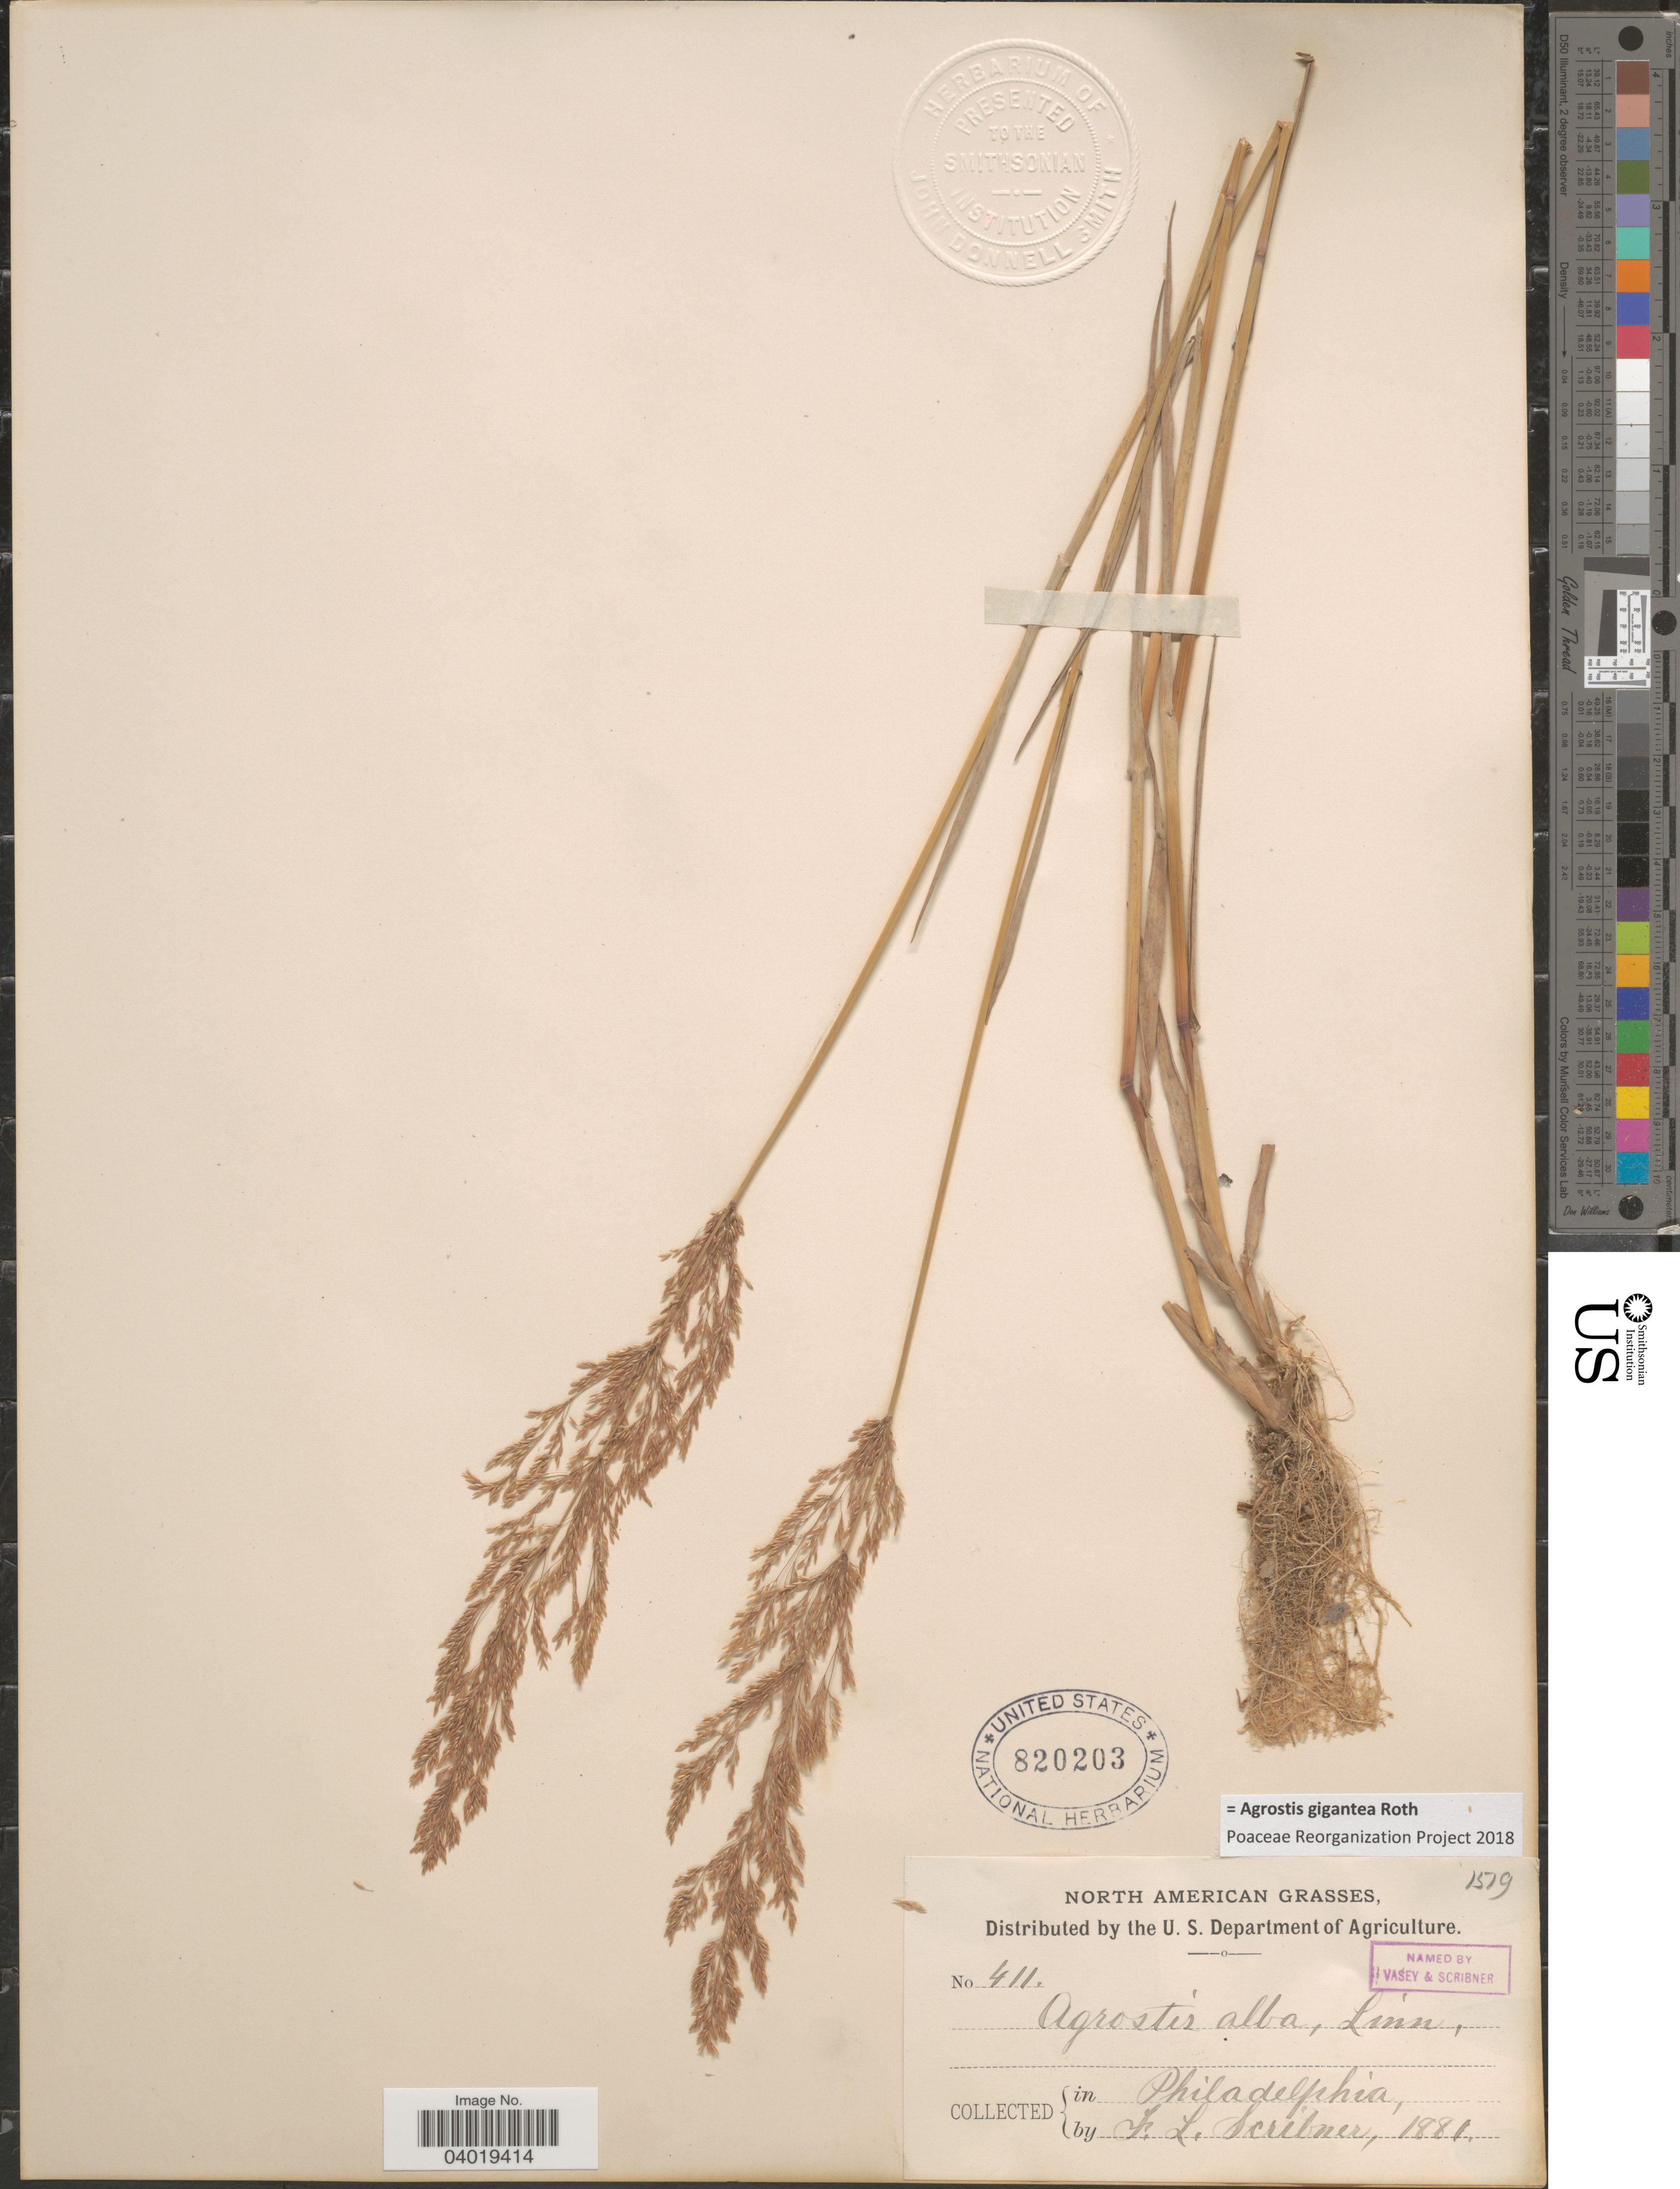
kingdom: Plantae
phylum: Tracheophyta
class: Liliopsida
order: Poales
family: Poaceae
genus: Agrostis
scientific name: Agrostis gigantea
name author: Roth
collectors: F. L. Scribner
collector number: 411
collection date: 1881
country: United States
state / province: Pennsylvania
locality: Philadelphia.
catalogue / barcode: US 820203